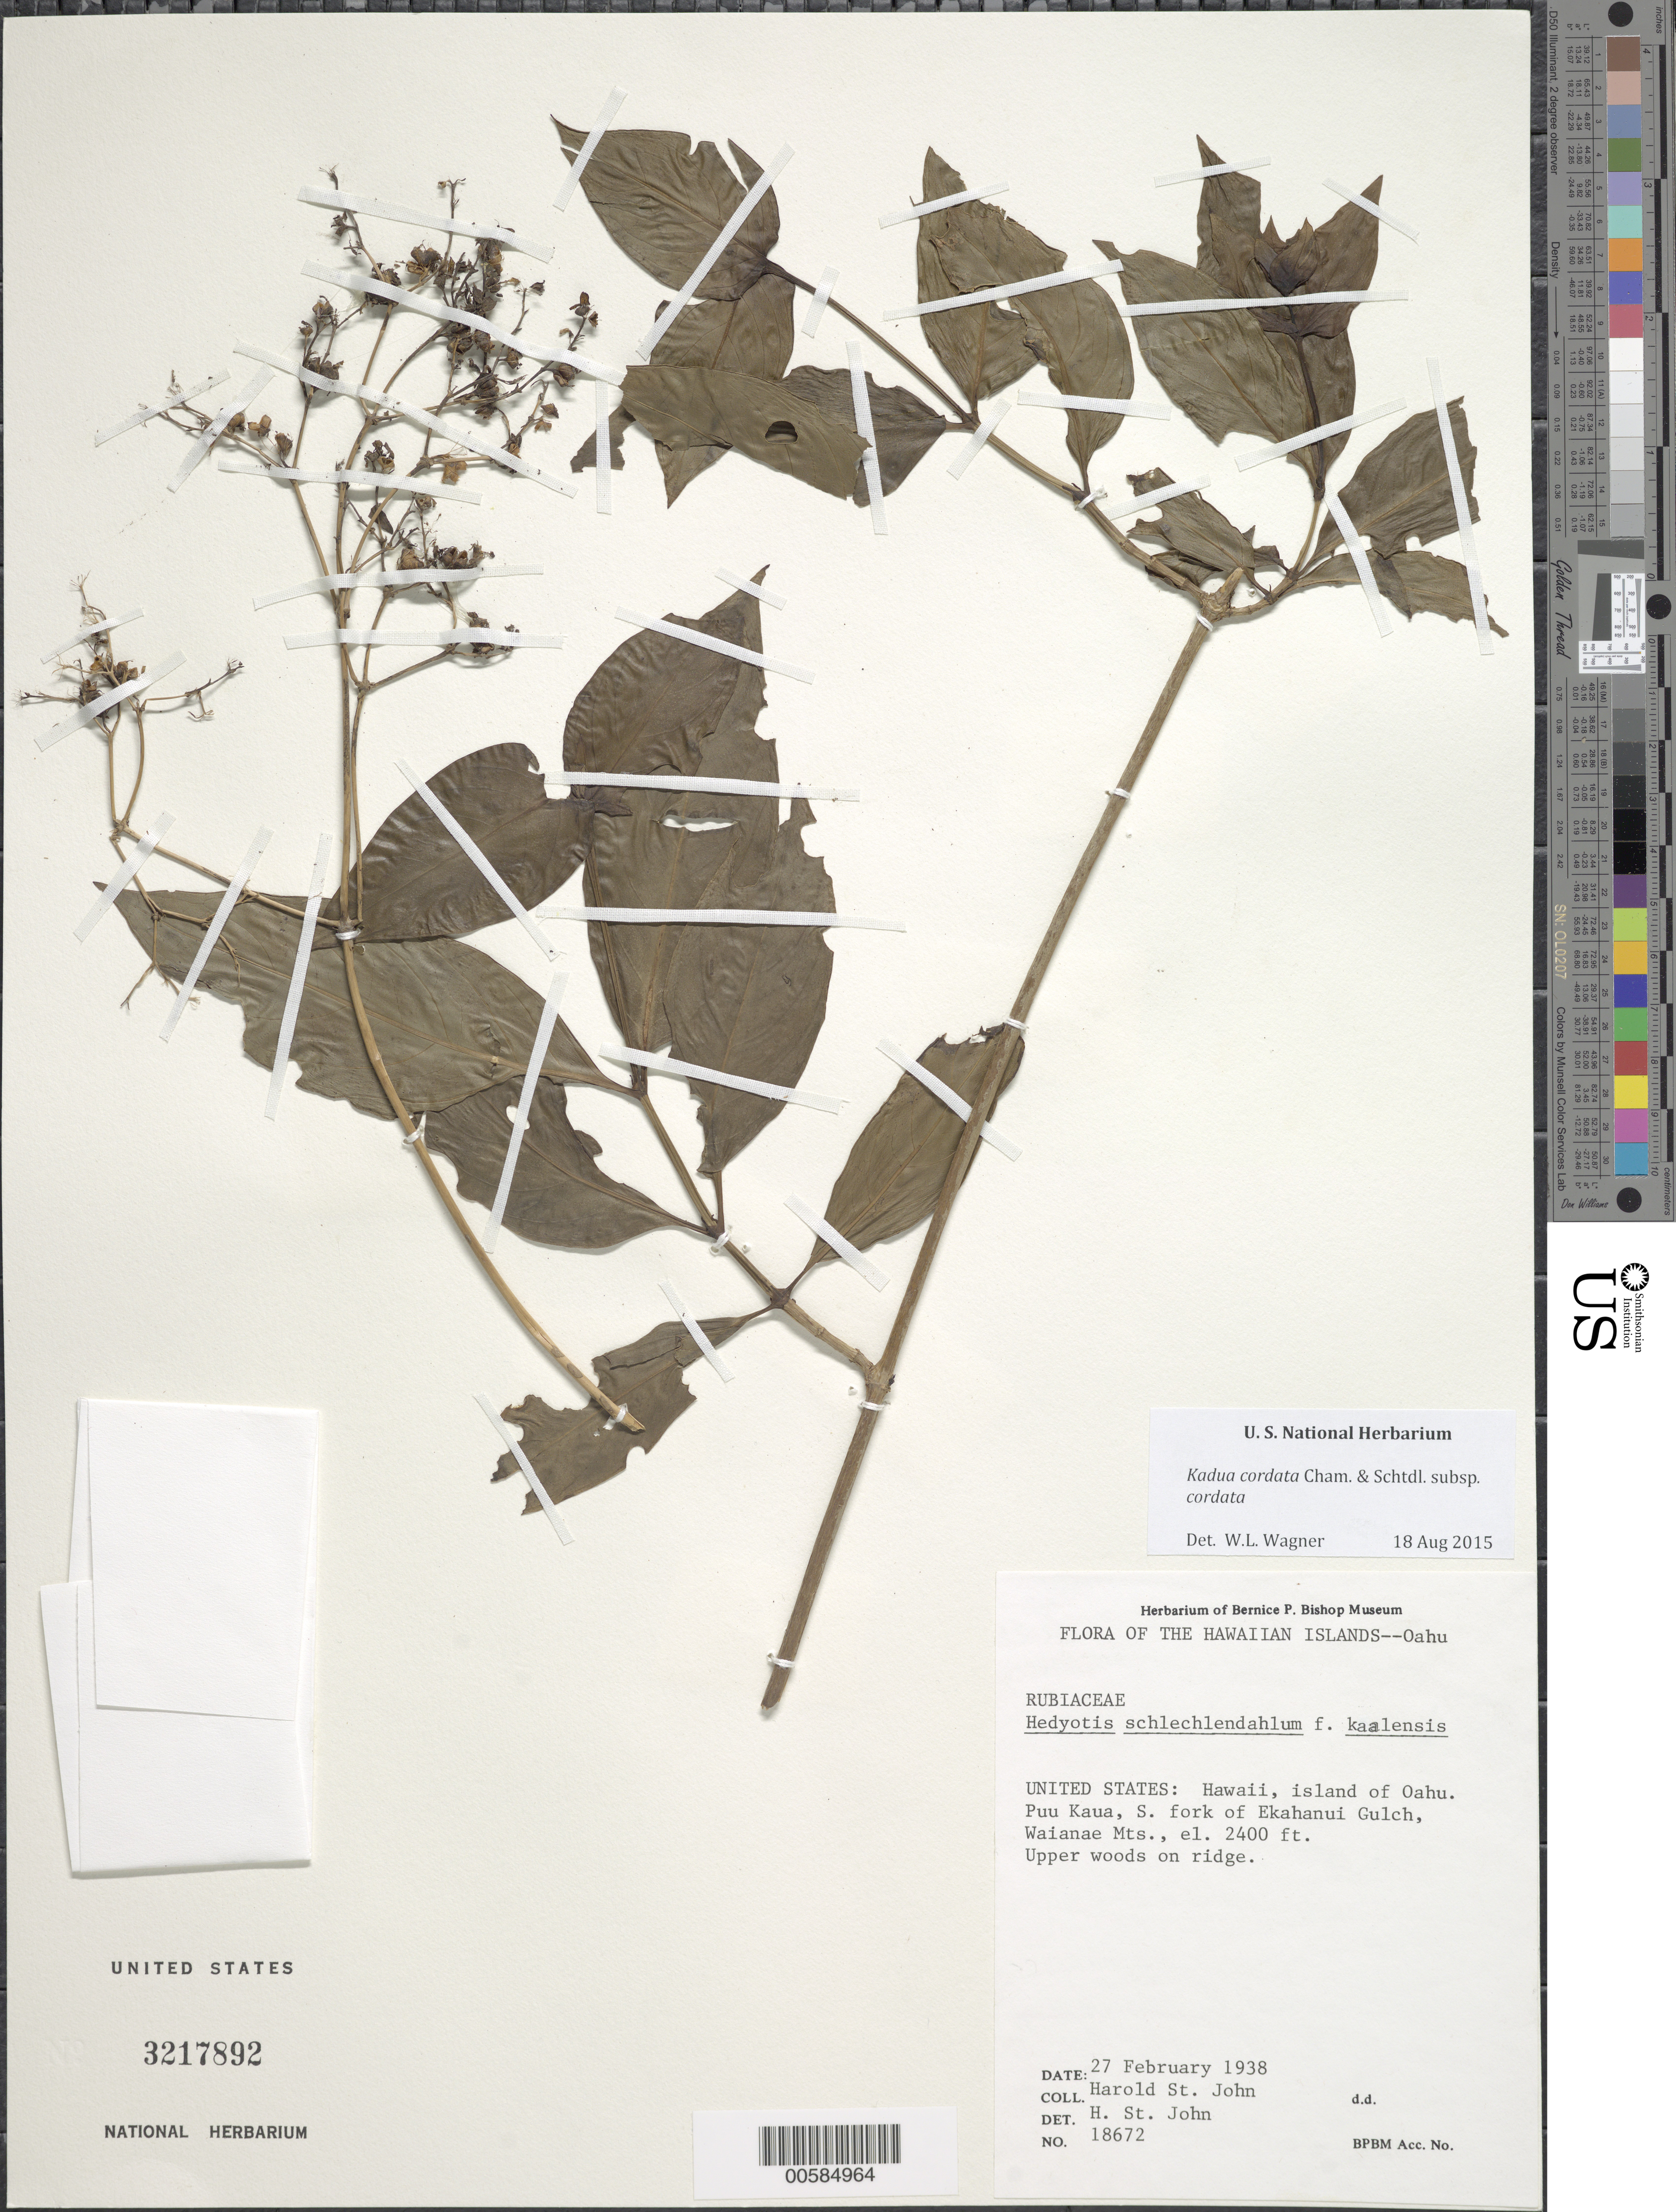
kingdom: Plantae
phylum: Tracheophyta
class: Magnoliopsida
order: Gentianales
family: Rubiaceae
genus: Kadua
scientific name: Kadua cordata subsp. cordata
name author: Cham. & Schltdl.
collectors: H. St. John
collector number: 18672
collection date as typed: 27 Feb 1938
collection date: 1938-02-27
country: United States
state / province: Hawaii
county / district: Honolulu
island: Oahu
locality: Puu Kaua, S fork of Ekahanui Gulch, Waianae Mts.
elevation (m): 732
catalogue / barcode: US 3217892